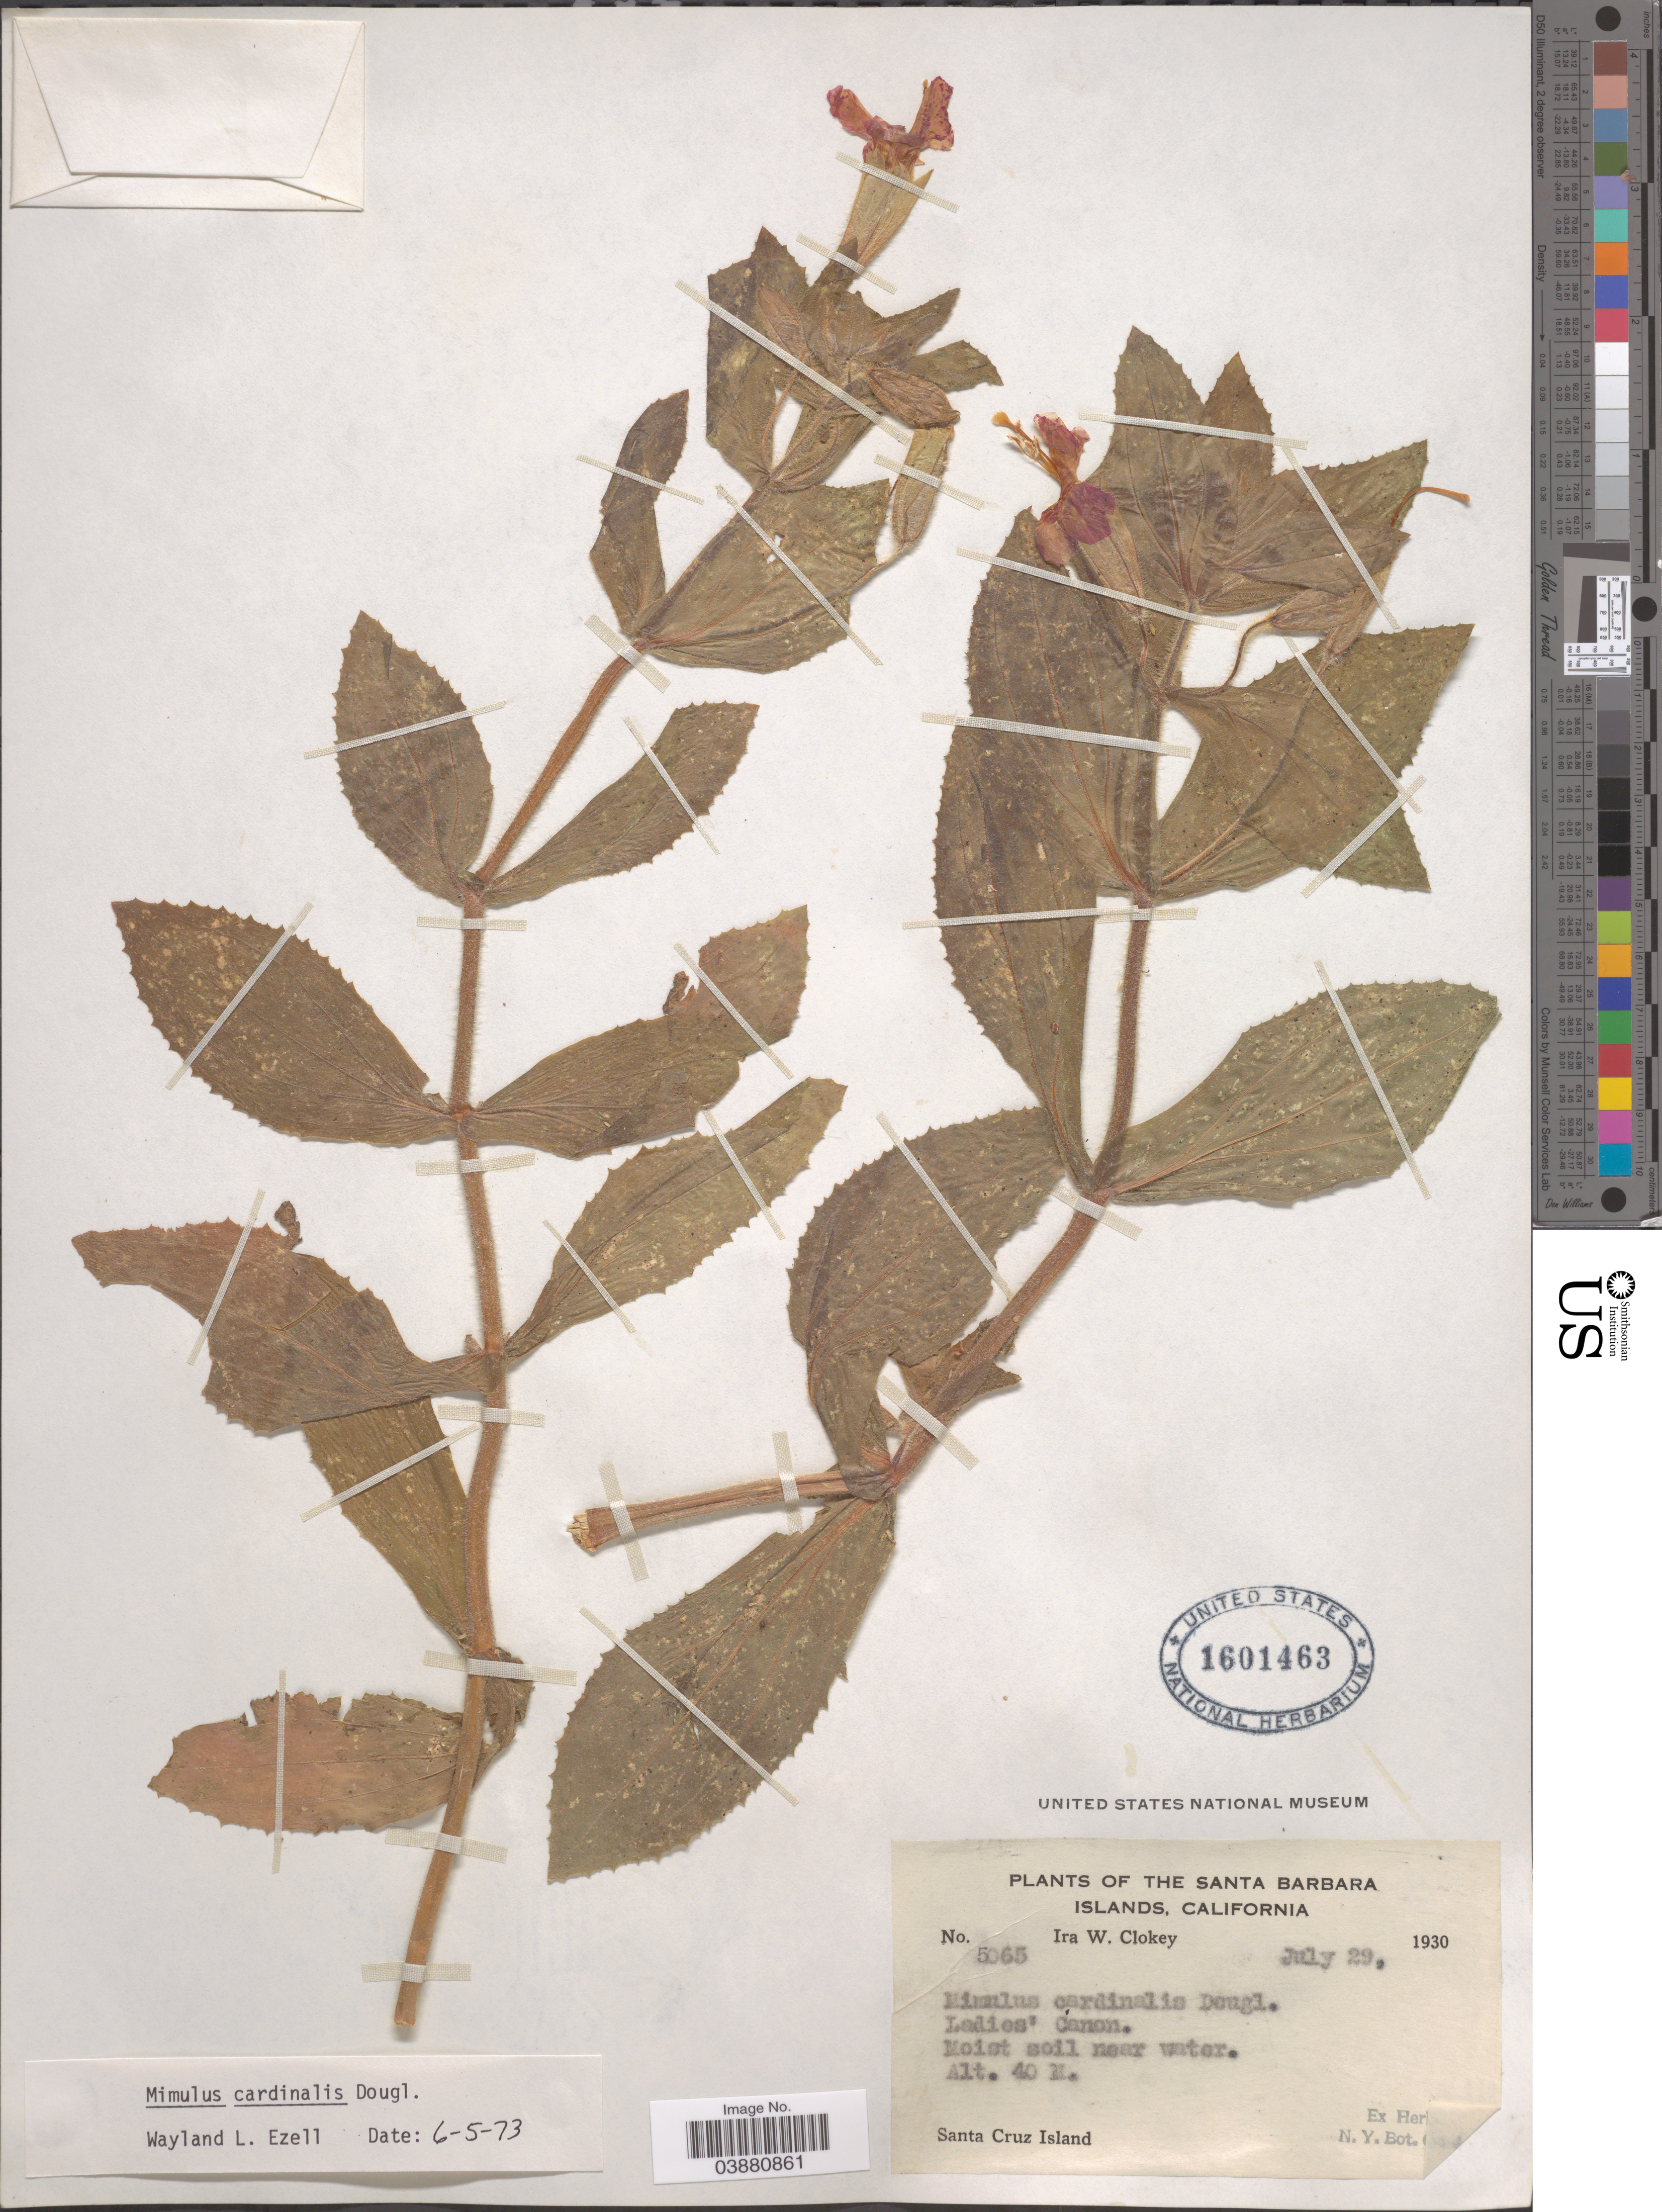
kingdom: Plantae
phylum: Tracheophyta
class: Magnoliopsida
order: Lamiales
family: Phrymaceae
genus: Mimulus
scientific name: Mimulus cardinalis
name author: Douglas ex Benth.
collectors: I. W. Clokey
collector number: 5065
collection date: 1930-07-29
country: United States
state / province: California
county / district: Santa Barbara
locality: The Santa Barbara Islands. Ladies' Canon. Moist soil near water. Santa Cruz Island.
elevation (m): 40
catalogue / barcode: US 1601463